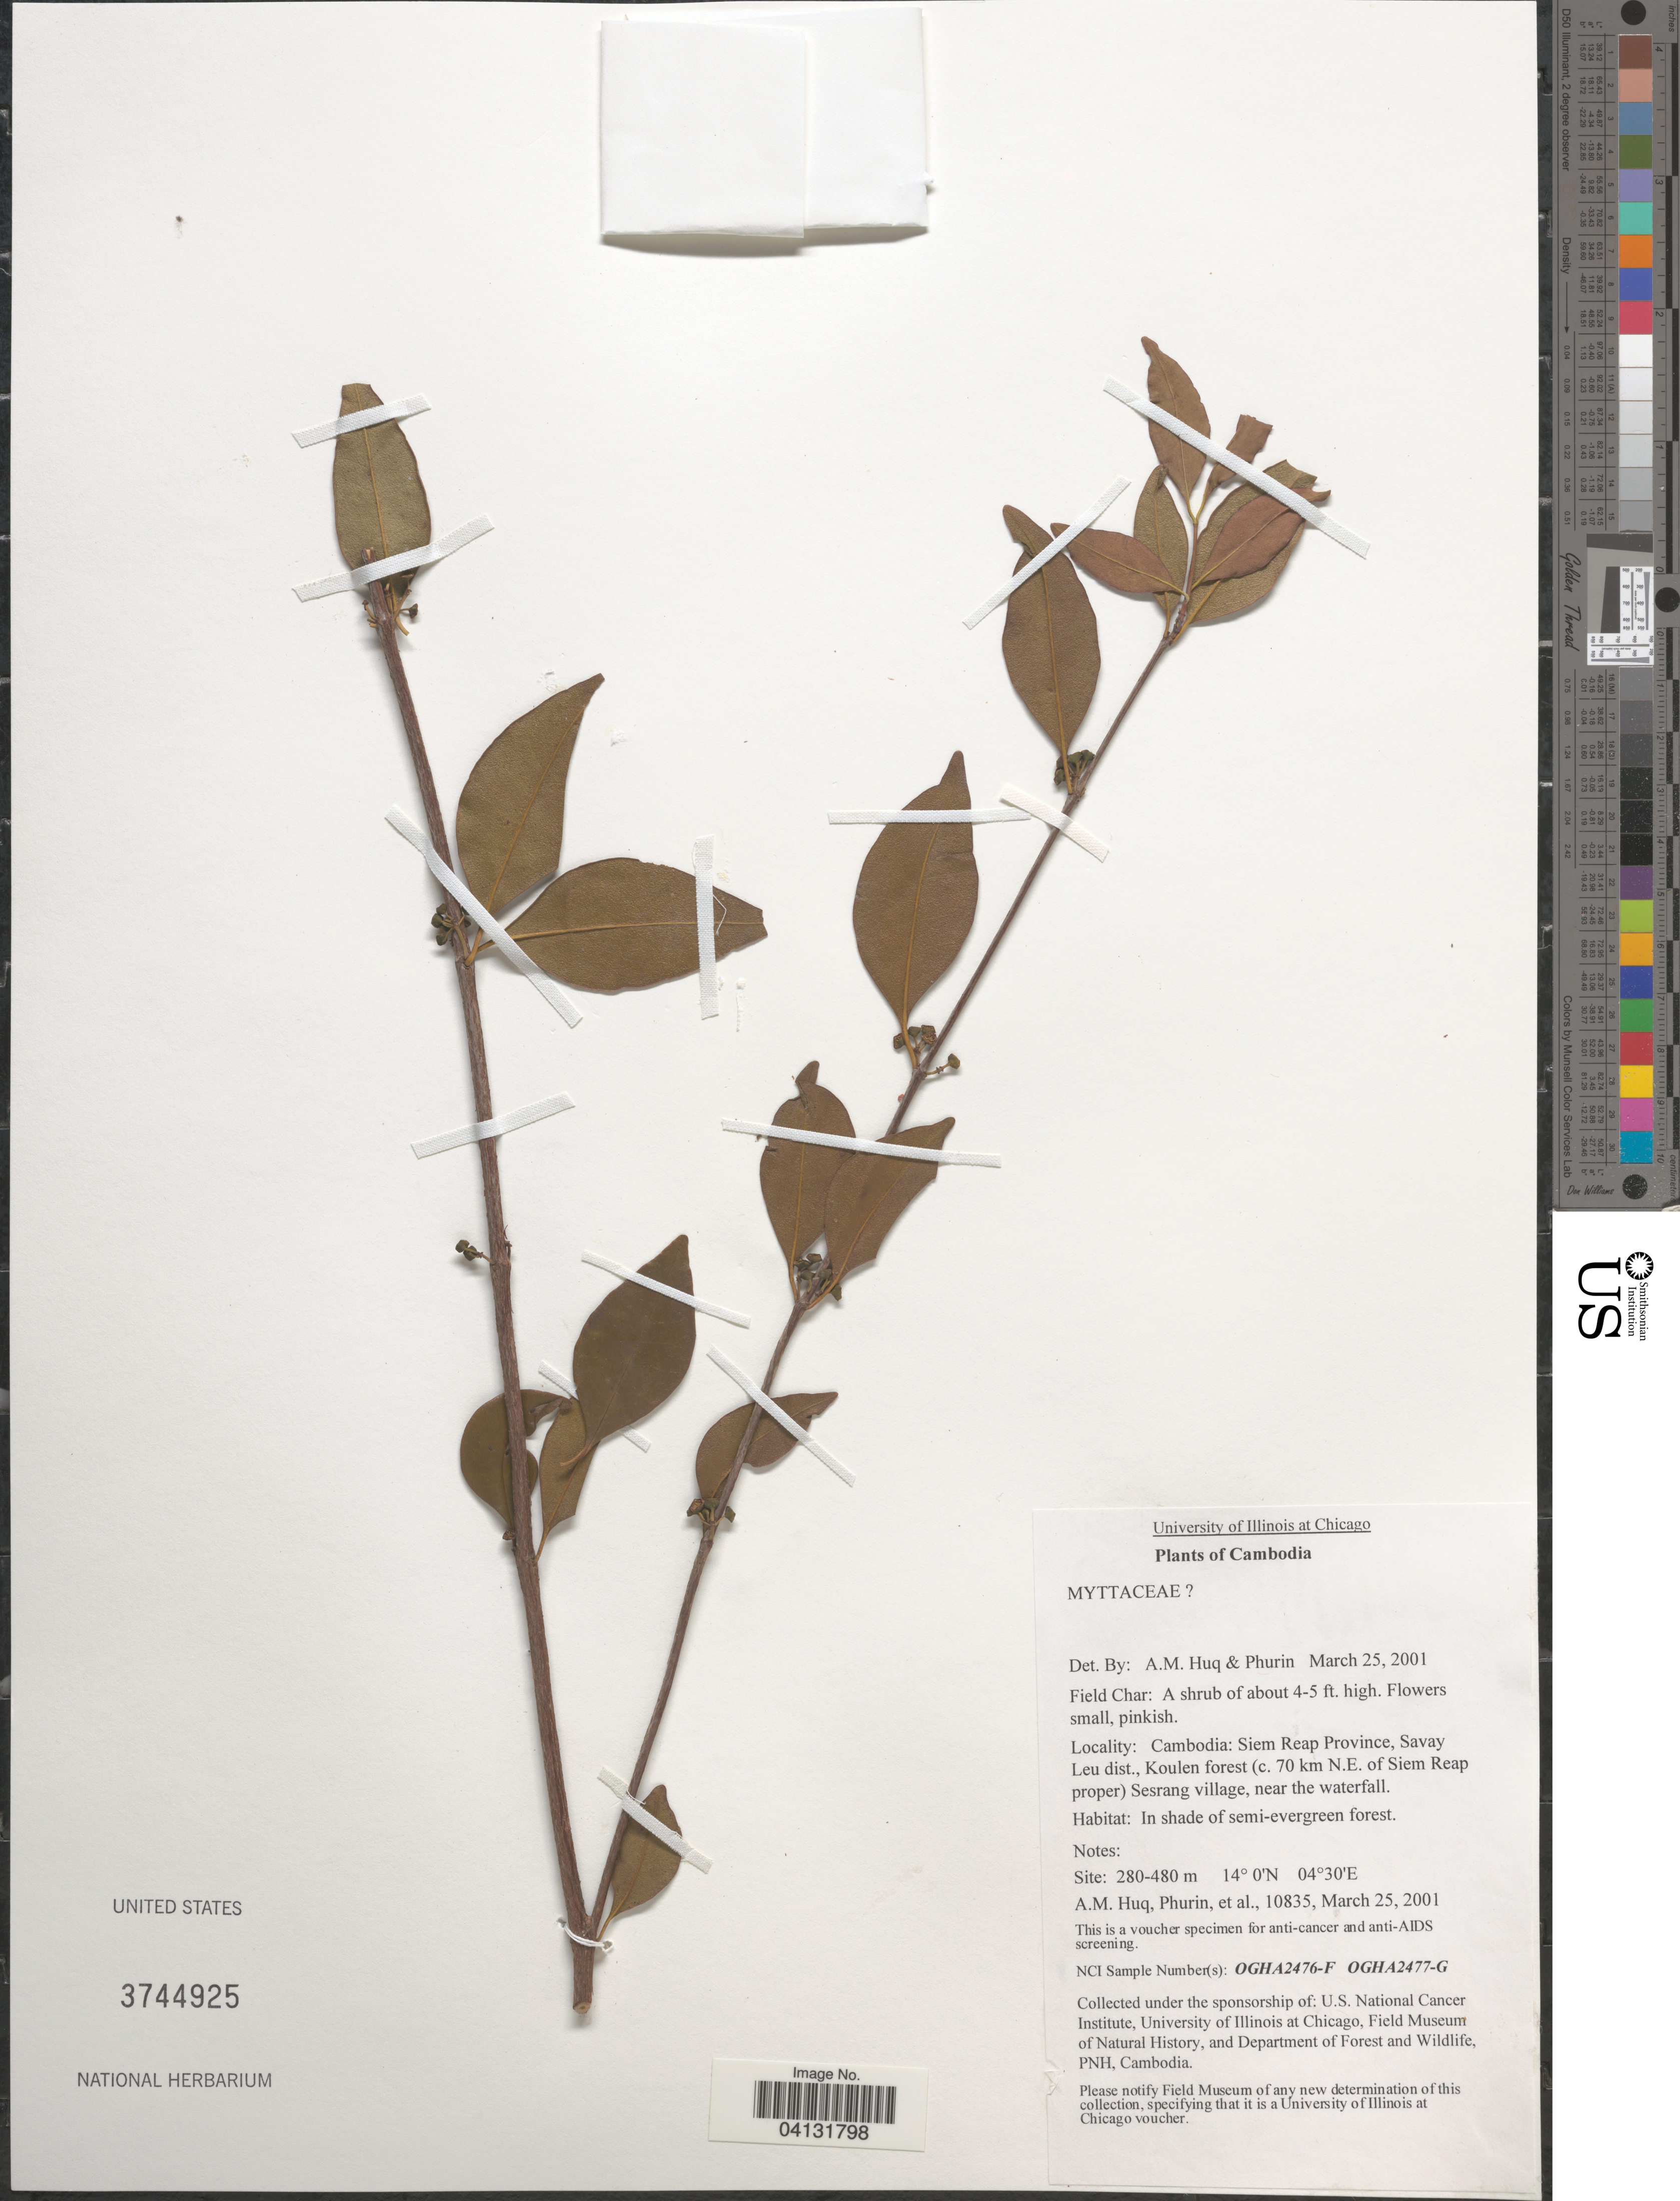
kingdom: Plantae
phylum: Tracheophyta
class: Magnoliopsida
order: Myrtales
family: Melastomataceae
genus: Memecylon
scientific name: Memecylon sp.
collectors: A. M. Huq, -. Phurin & et al.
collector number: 10835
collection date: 2001-03-25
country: Cambodia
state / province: Siĕm Réab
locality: Siem Reap Province, Savay Leu dist., Koulen forest (c. 70 km N.E. of Siem Reap proper) Sesrang village, near the waterfall.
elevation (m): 280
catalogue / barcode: US 3744925